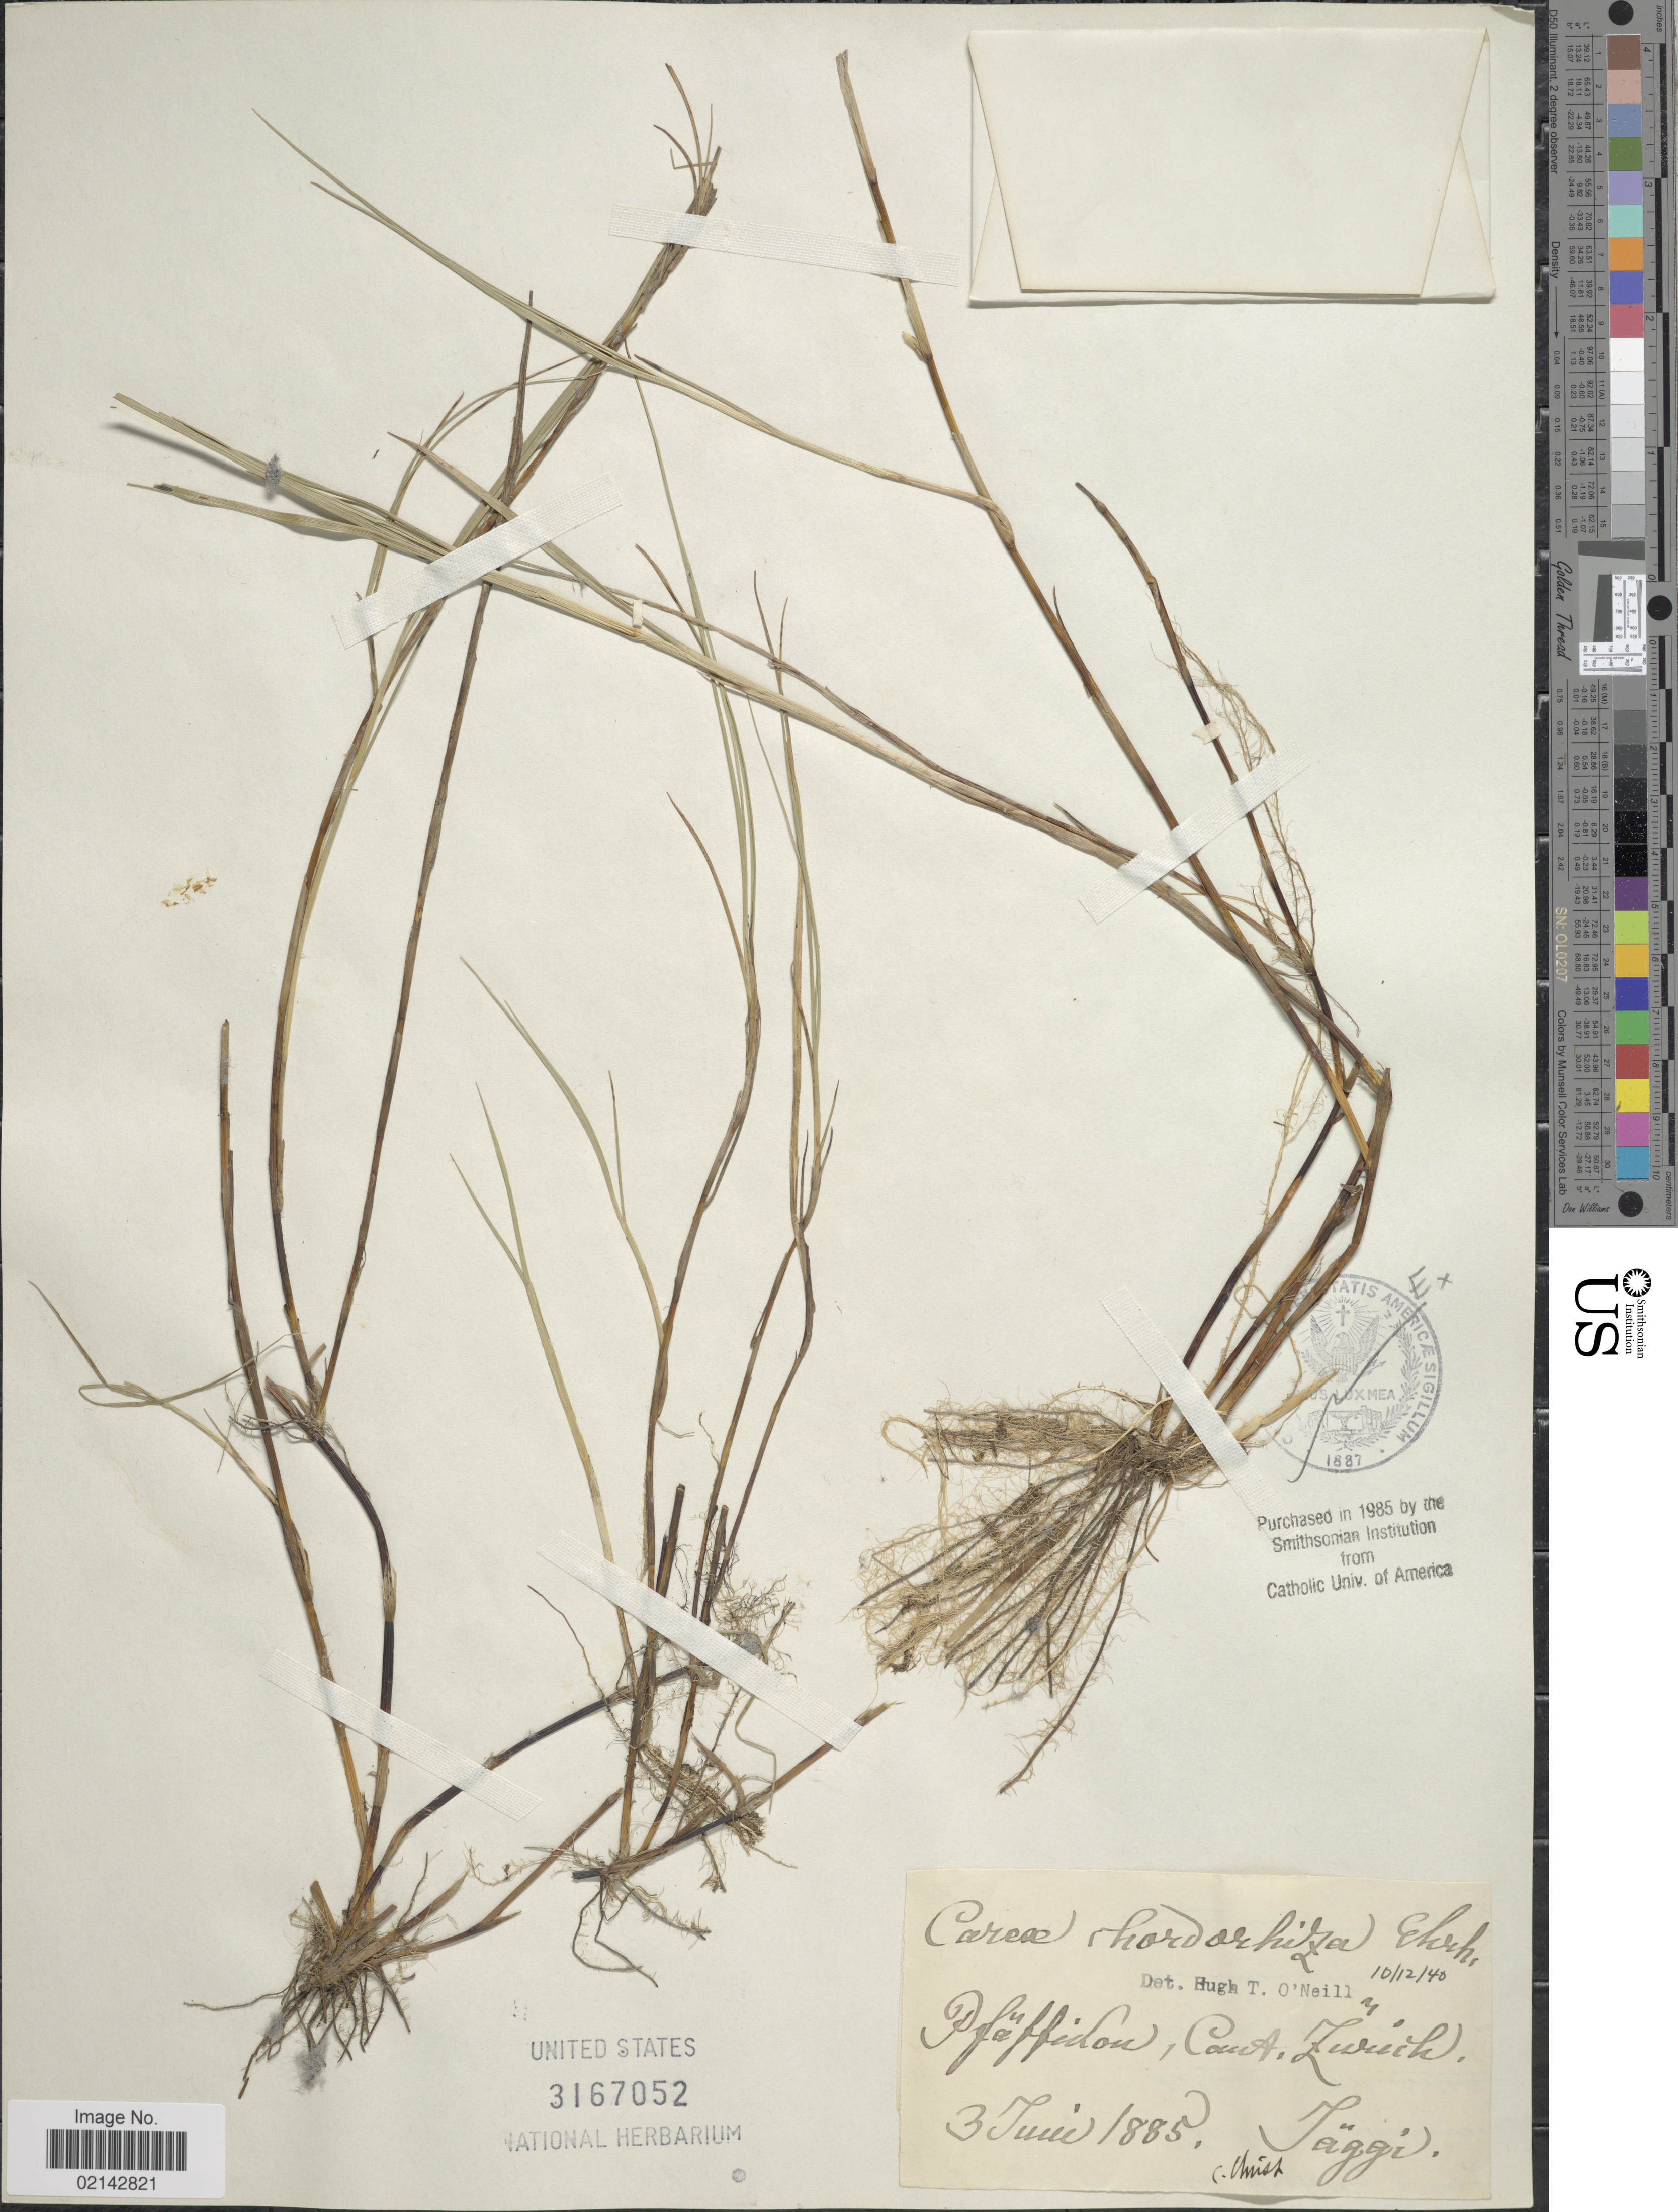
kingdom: Plantae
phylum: Tracheophyta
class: Liliopsida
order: Poales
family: Cyperaceae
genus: Carex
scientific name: Carex chordorrhiza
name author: L. f.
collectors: Jaggi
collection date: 1885-06-03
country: Switzerland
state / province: Zurich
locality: Pfaffikon,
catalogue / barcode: US 3167052